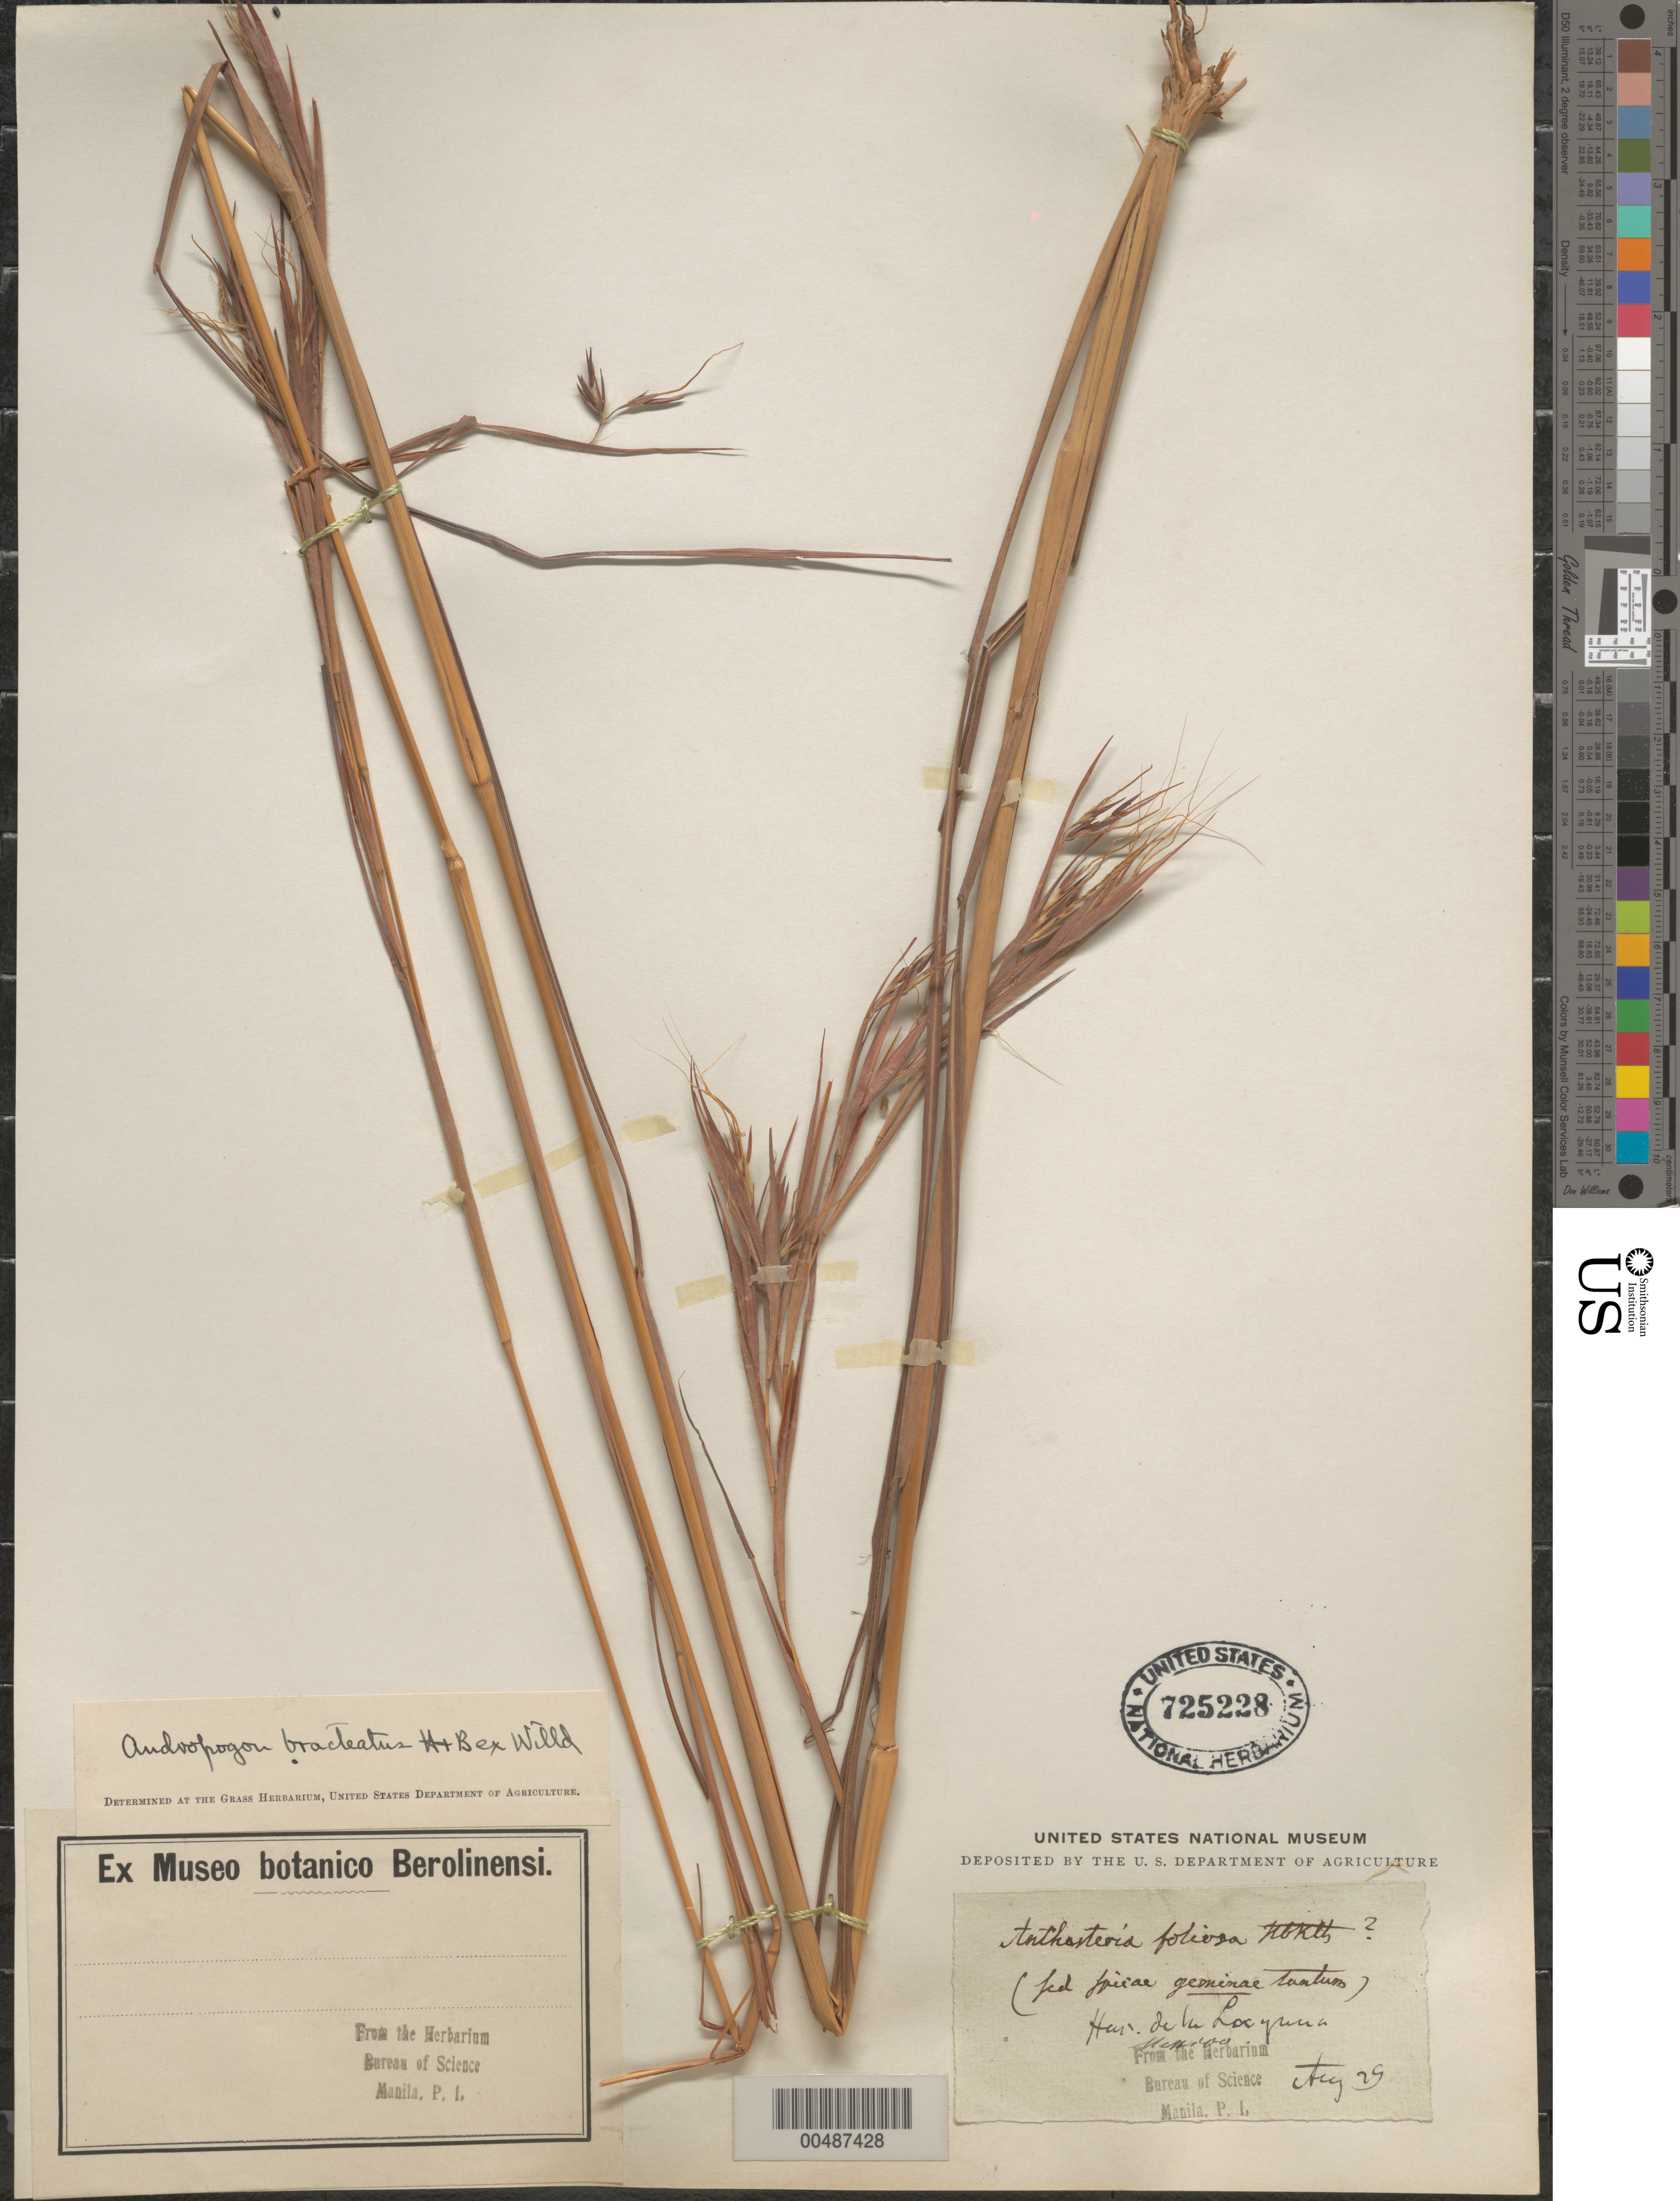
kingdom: Plantae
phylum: Tracheophyta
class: Liliopsida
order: Poales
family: Poaceae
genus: Hyparrhenia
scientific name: Hyparrhenia bracteata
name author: (Humb. & Bonpl.) Stapf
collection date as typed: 29 Aug 1?29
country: Mexico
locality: Huri de la Locyuna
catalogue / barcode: US 725228